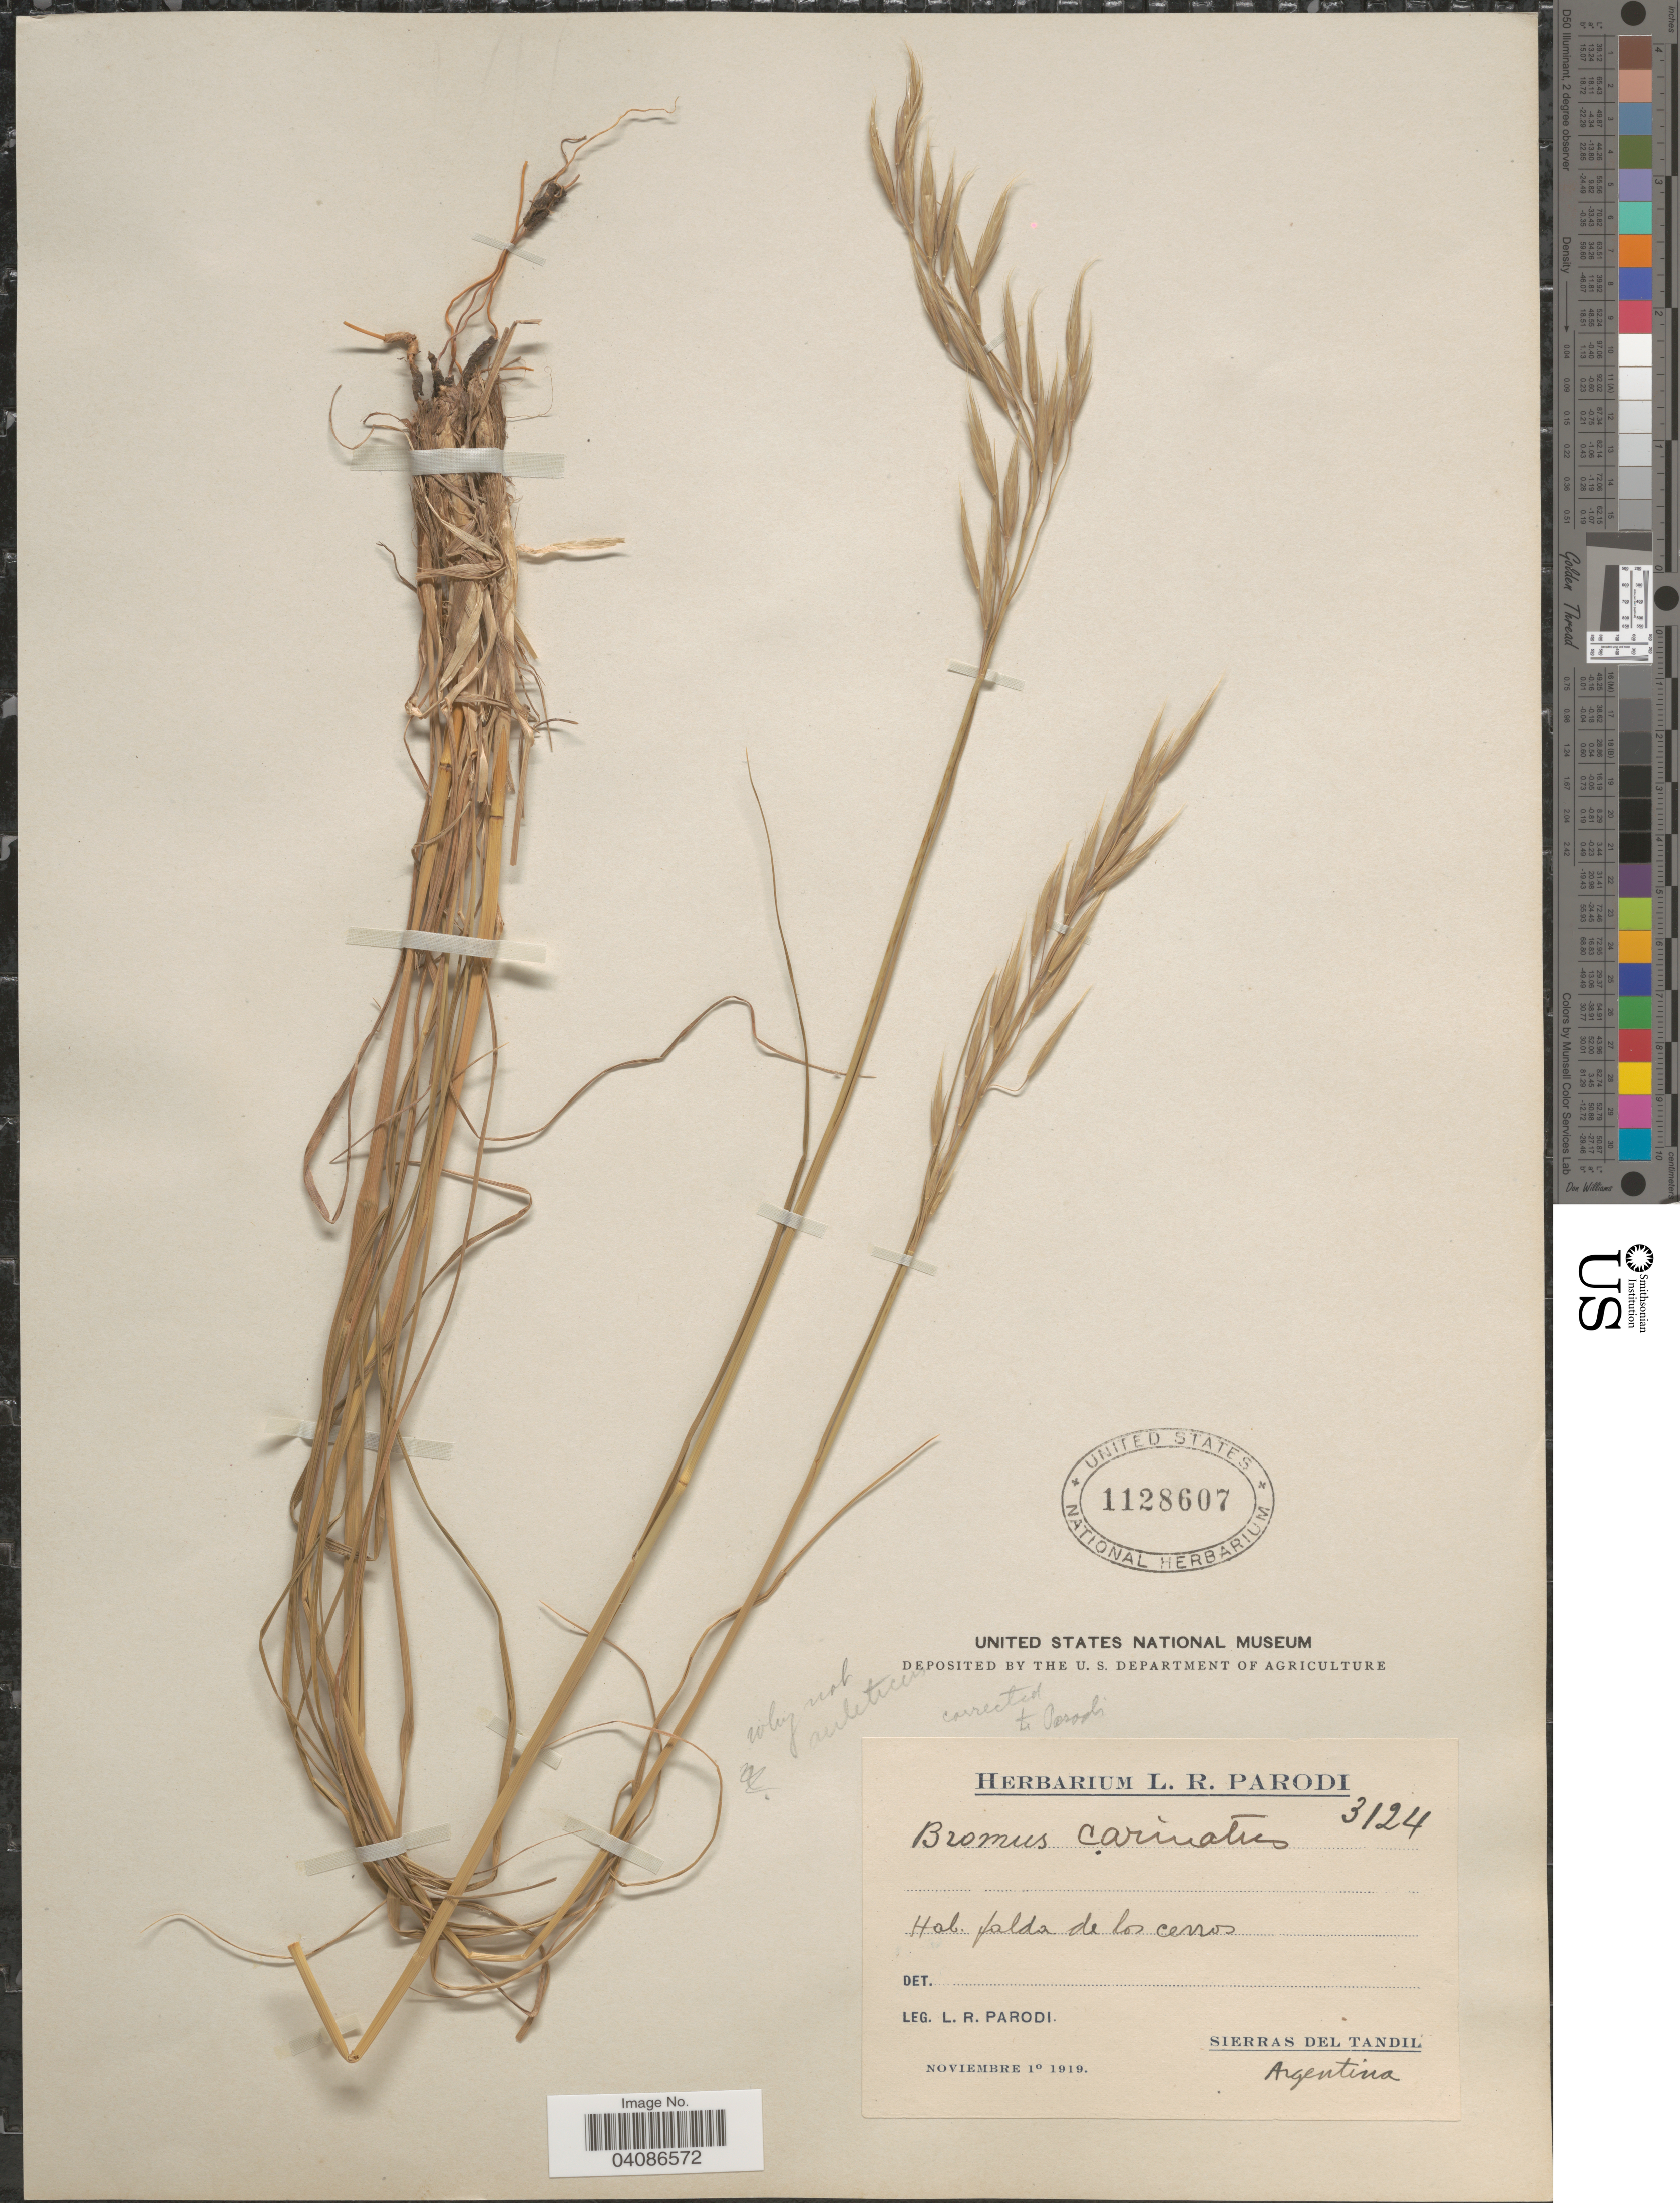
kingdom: Plantae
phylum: Tracheophyta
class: Liliopsida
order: Poales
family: Poaceae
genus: Bromus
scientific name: Bromus carinatus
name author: Hook. & Arn.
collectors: L. R. Parodi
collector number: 3124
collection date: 1919-11-10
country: Argentina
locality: Falda de los cerros. Sierras del Tandil.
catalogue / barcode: US 1128607